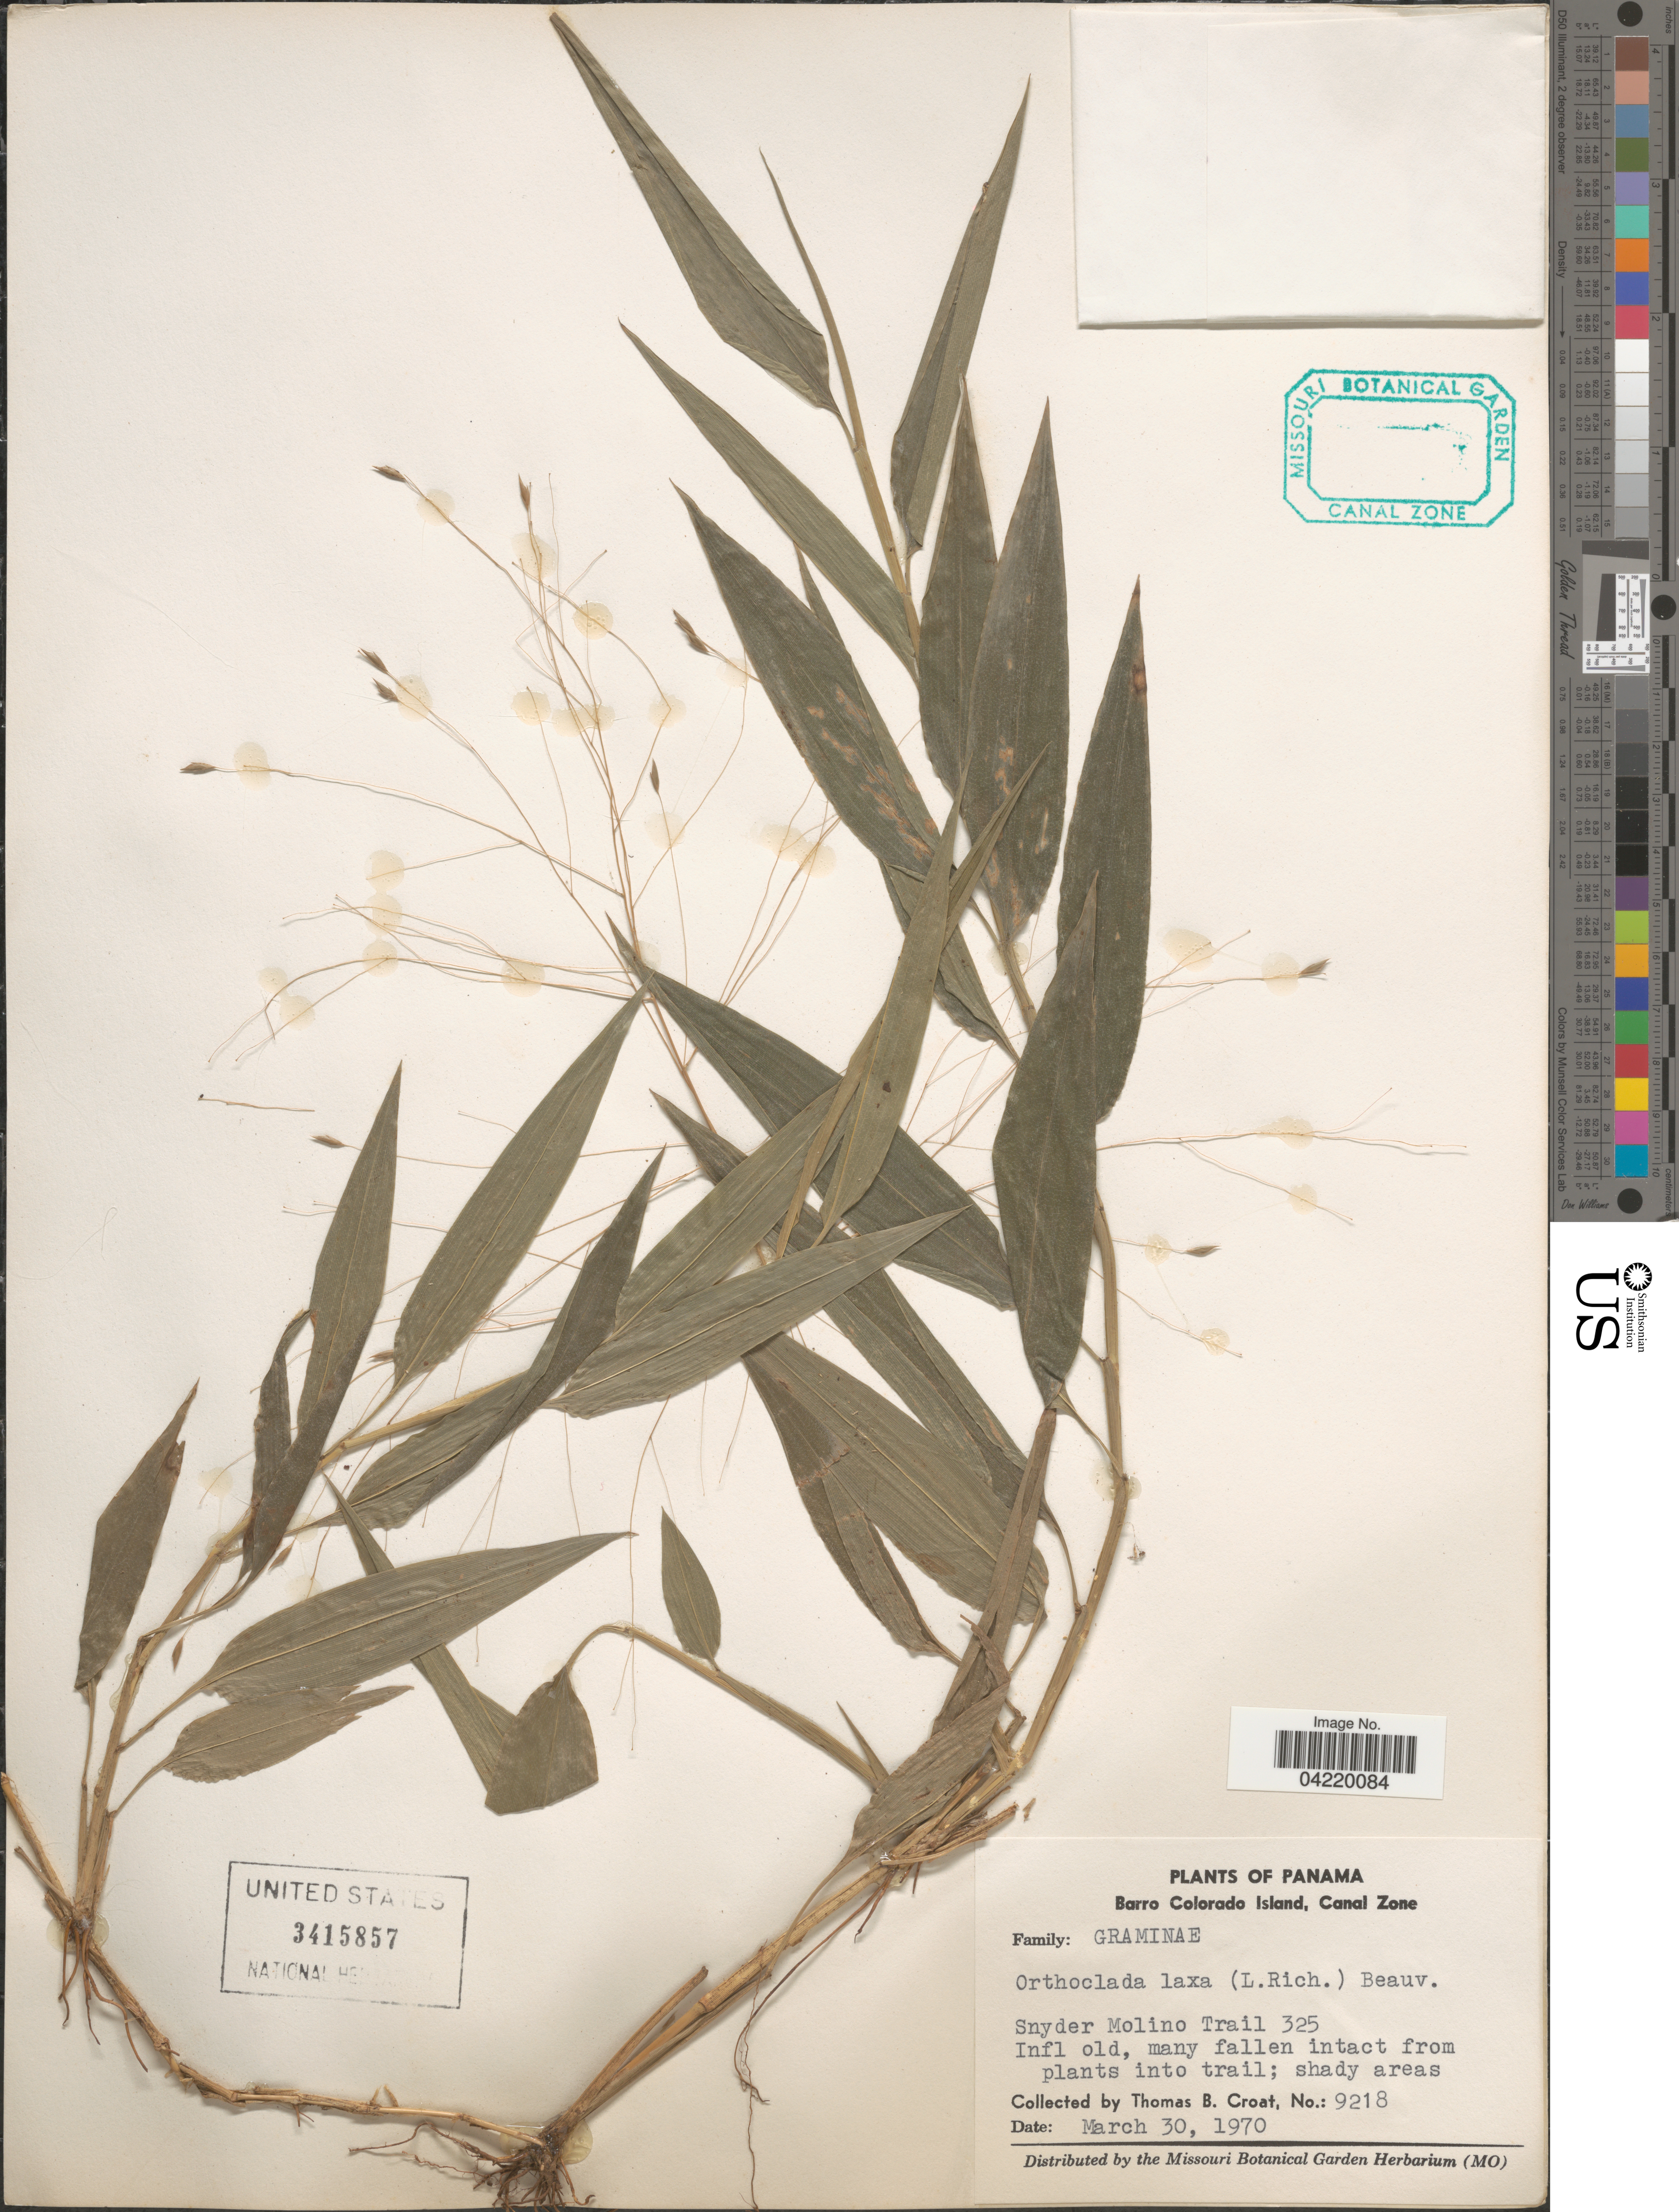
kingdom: Plantae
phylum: Tracheophyta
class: Liliopsida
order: Poales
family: Poaceae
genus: Orthoclada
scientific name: Orthoclada laxa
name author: P. Beauv.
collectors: T. B. Croat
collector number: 9218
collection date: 1970-03-30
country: Panama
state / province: Panamá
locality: Barro Colorado Island, Canal Zone. Snyder Molino Trail 325.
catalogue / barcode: US 3415857